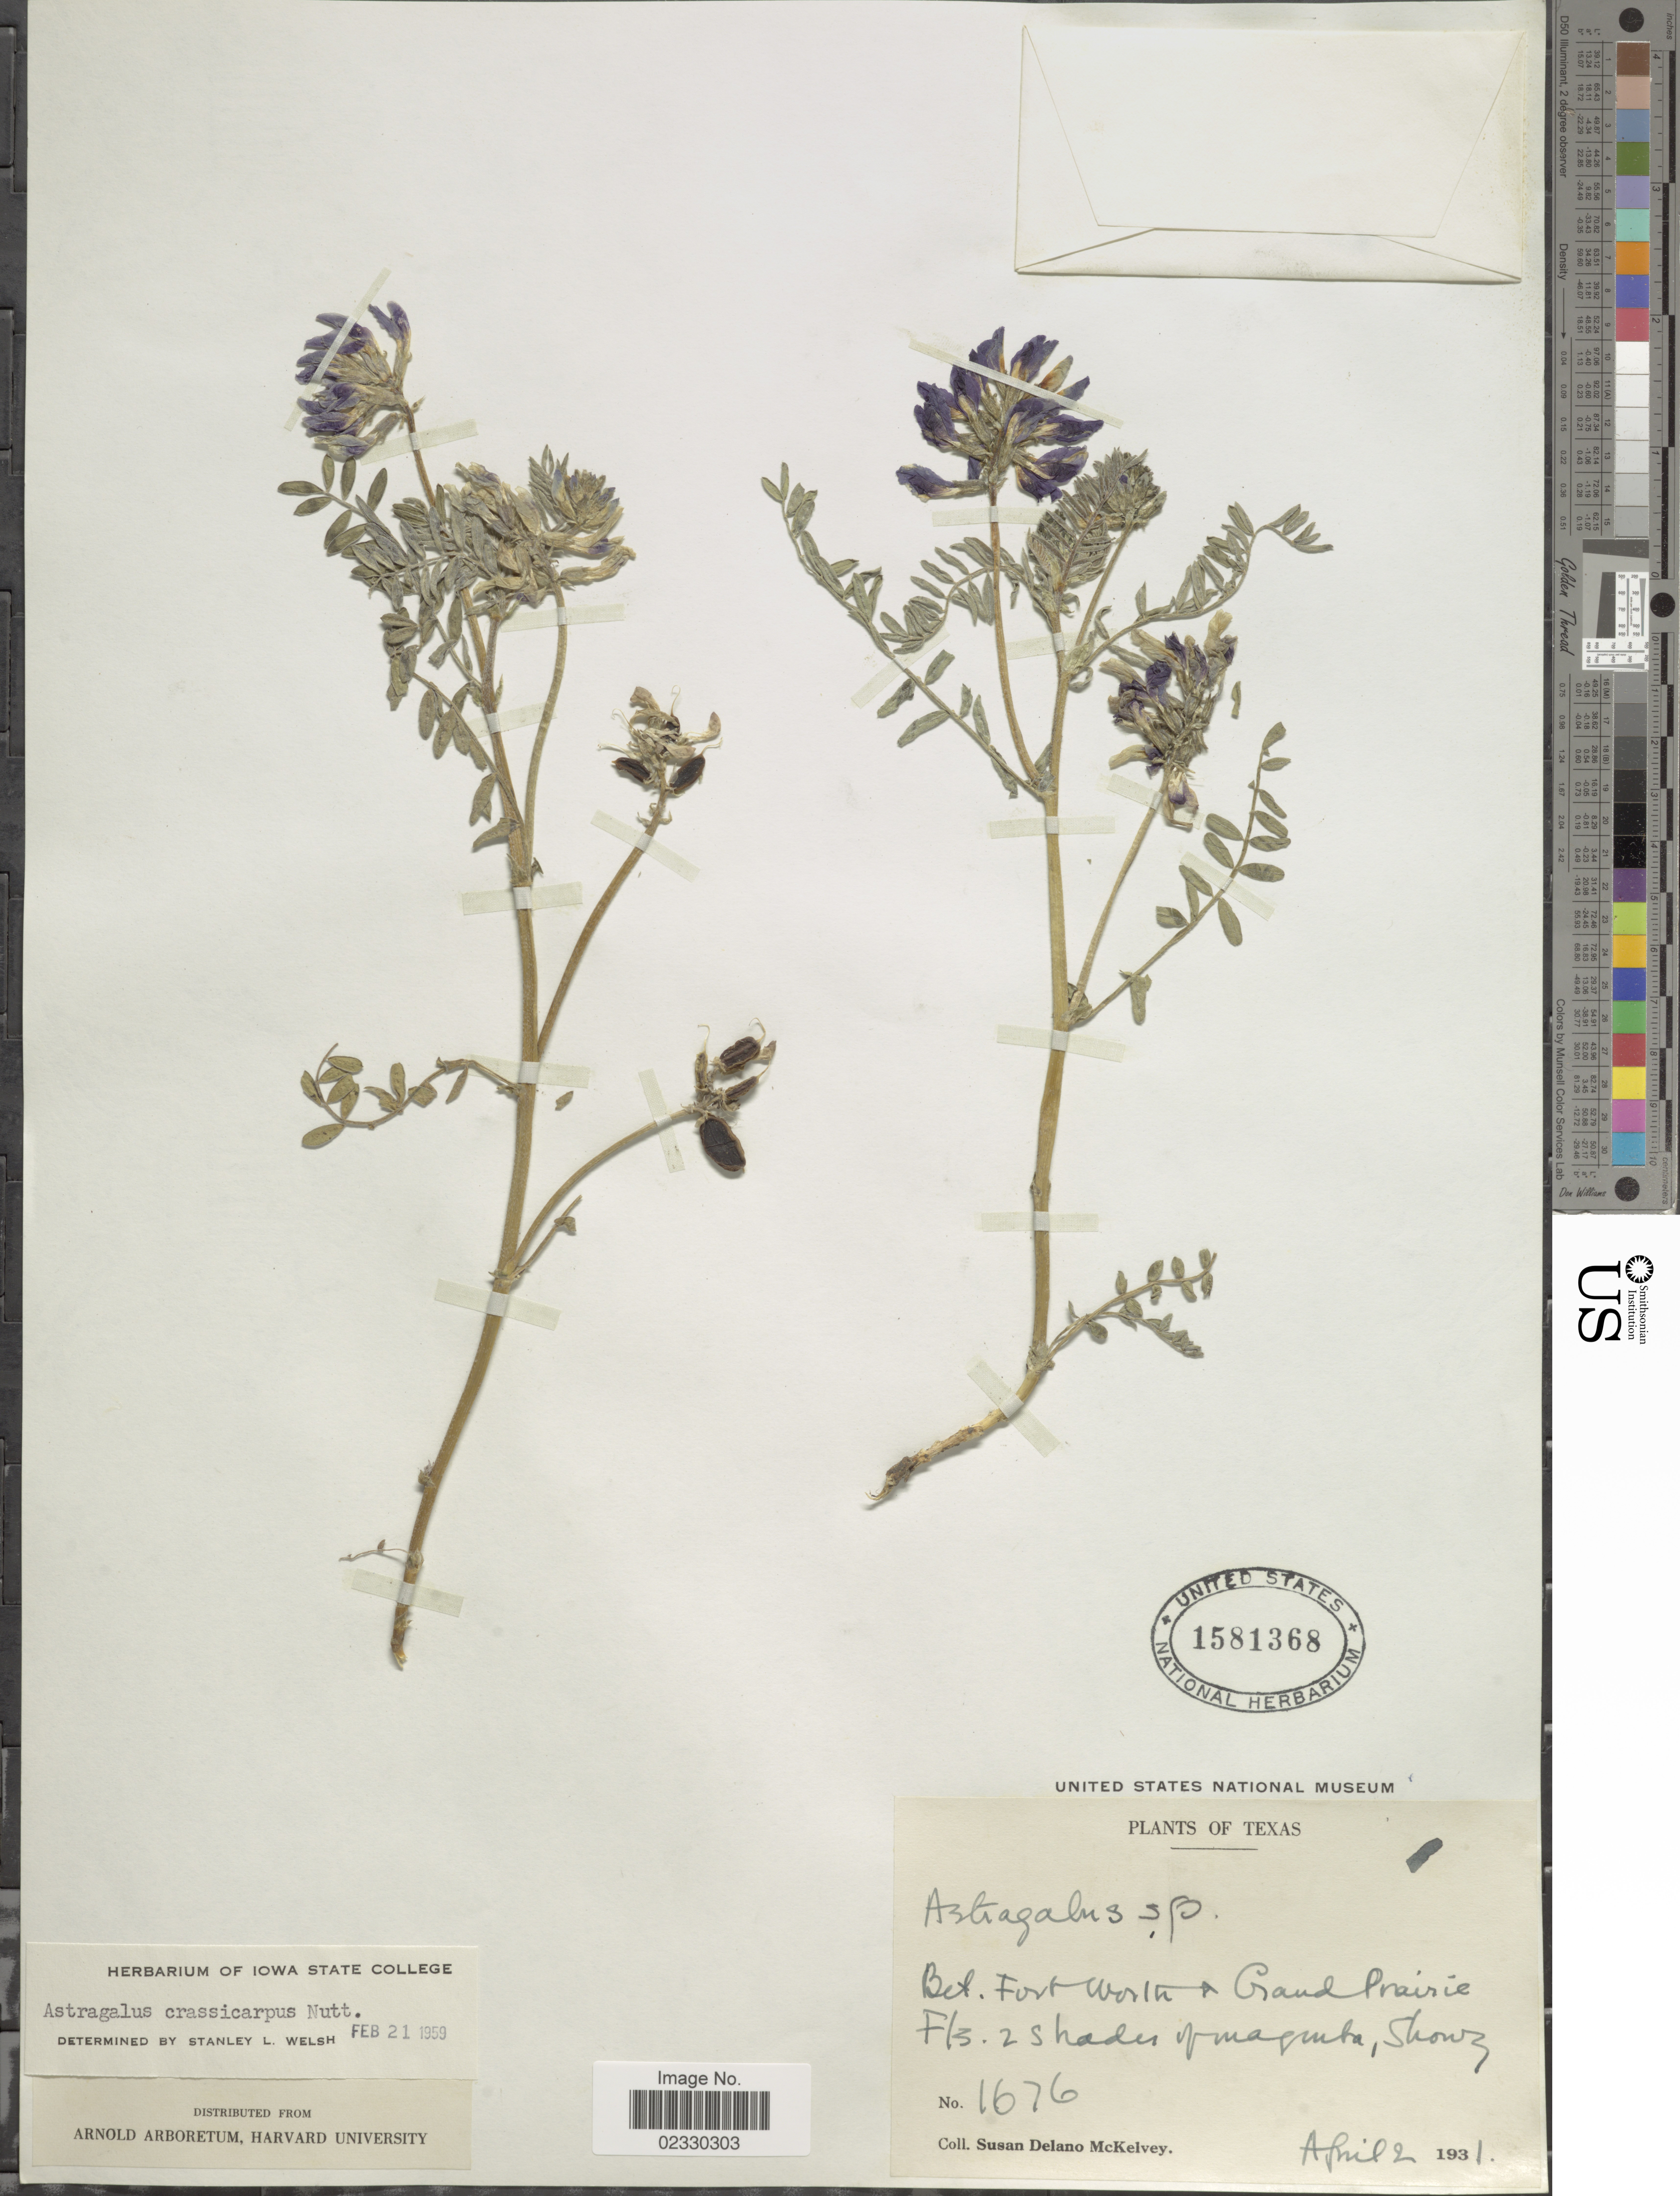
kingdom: Plantae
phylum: Tracheophyta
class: Magnoliopsida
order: Fabales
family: Fabaceae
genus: Astragalus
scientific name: Astragalus crassicarpus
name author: Nutt.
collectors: S. A. McKelvey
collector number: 1676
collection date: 1931-04-02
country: United States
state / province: Texas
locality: Bet. Fort worth Grand Prairie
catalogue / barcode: US 1581368